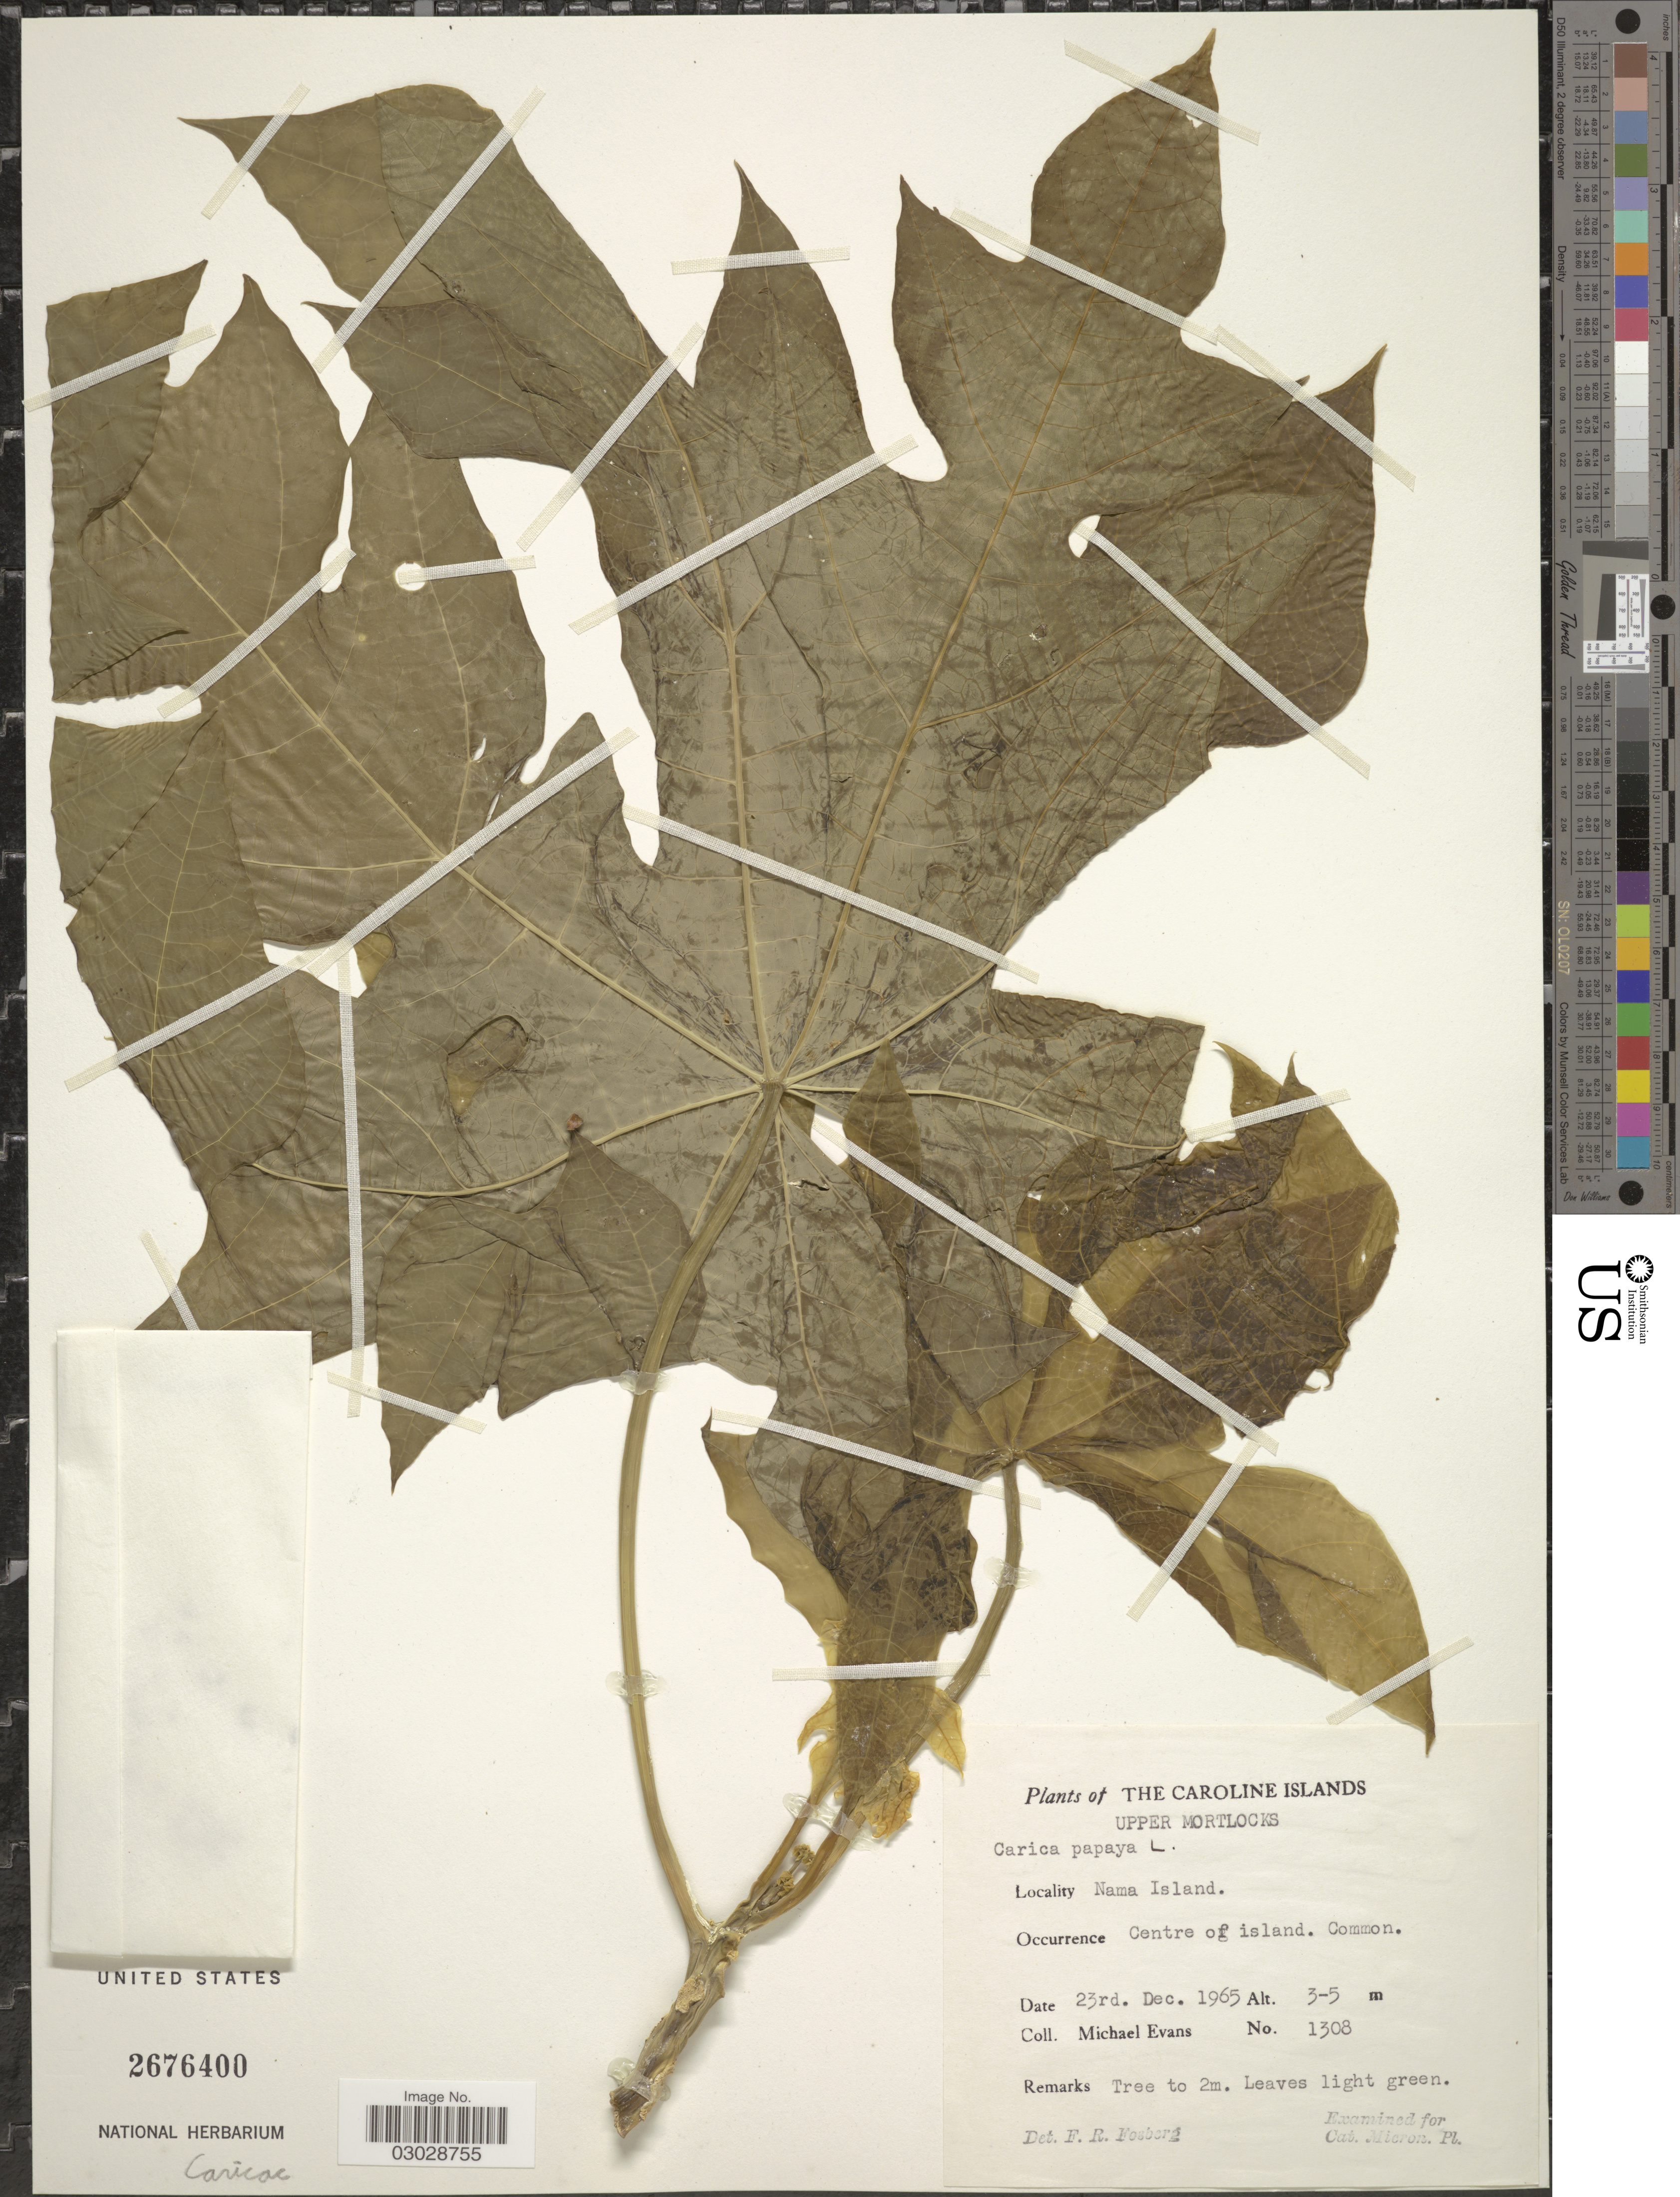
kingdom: Plantae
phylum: Tracheophyta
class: Magnoliopsida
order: Brassicales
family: Caricaceae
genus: Carica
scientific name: Carica papaya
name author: L.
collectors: M. Evans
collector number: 1308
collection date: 1965-12-23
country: Micronesia, Federated States of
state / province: Truk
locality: The Caroline Islands. Upper Mortlocks. Nama Island.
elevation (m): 3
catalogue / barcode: US 2676400